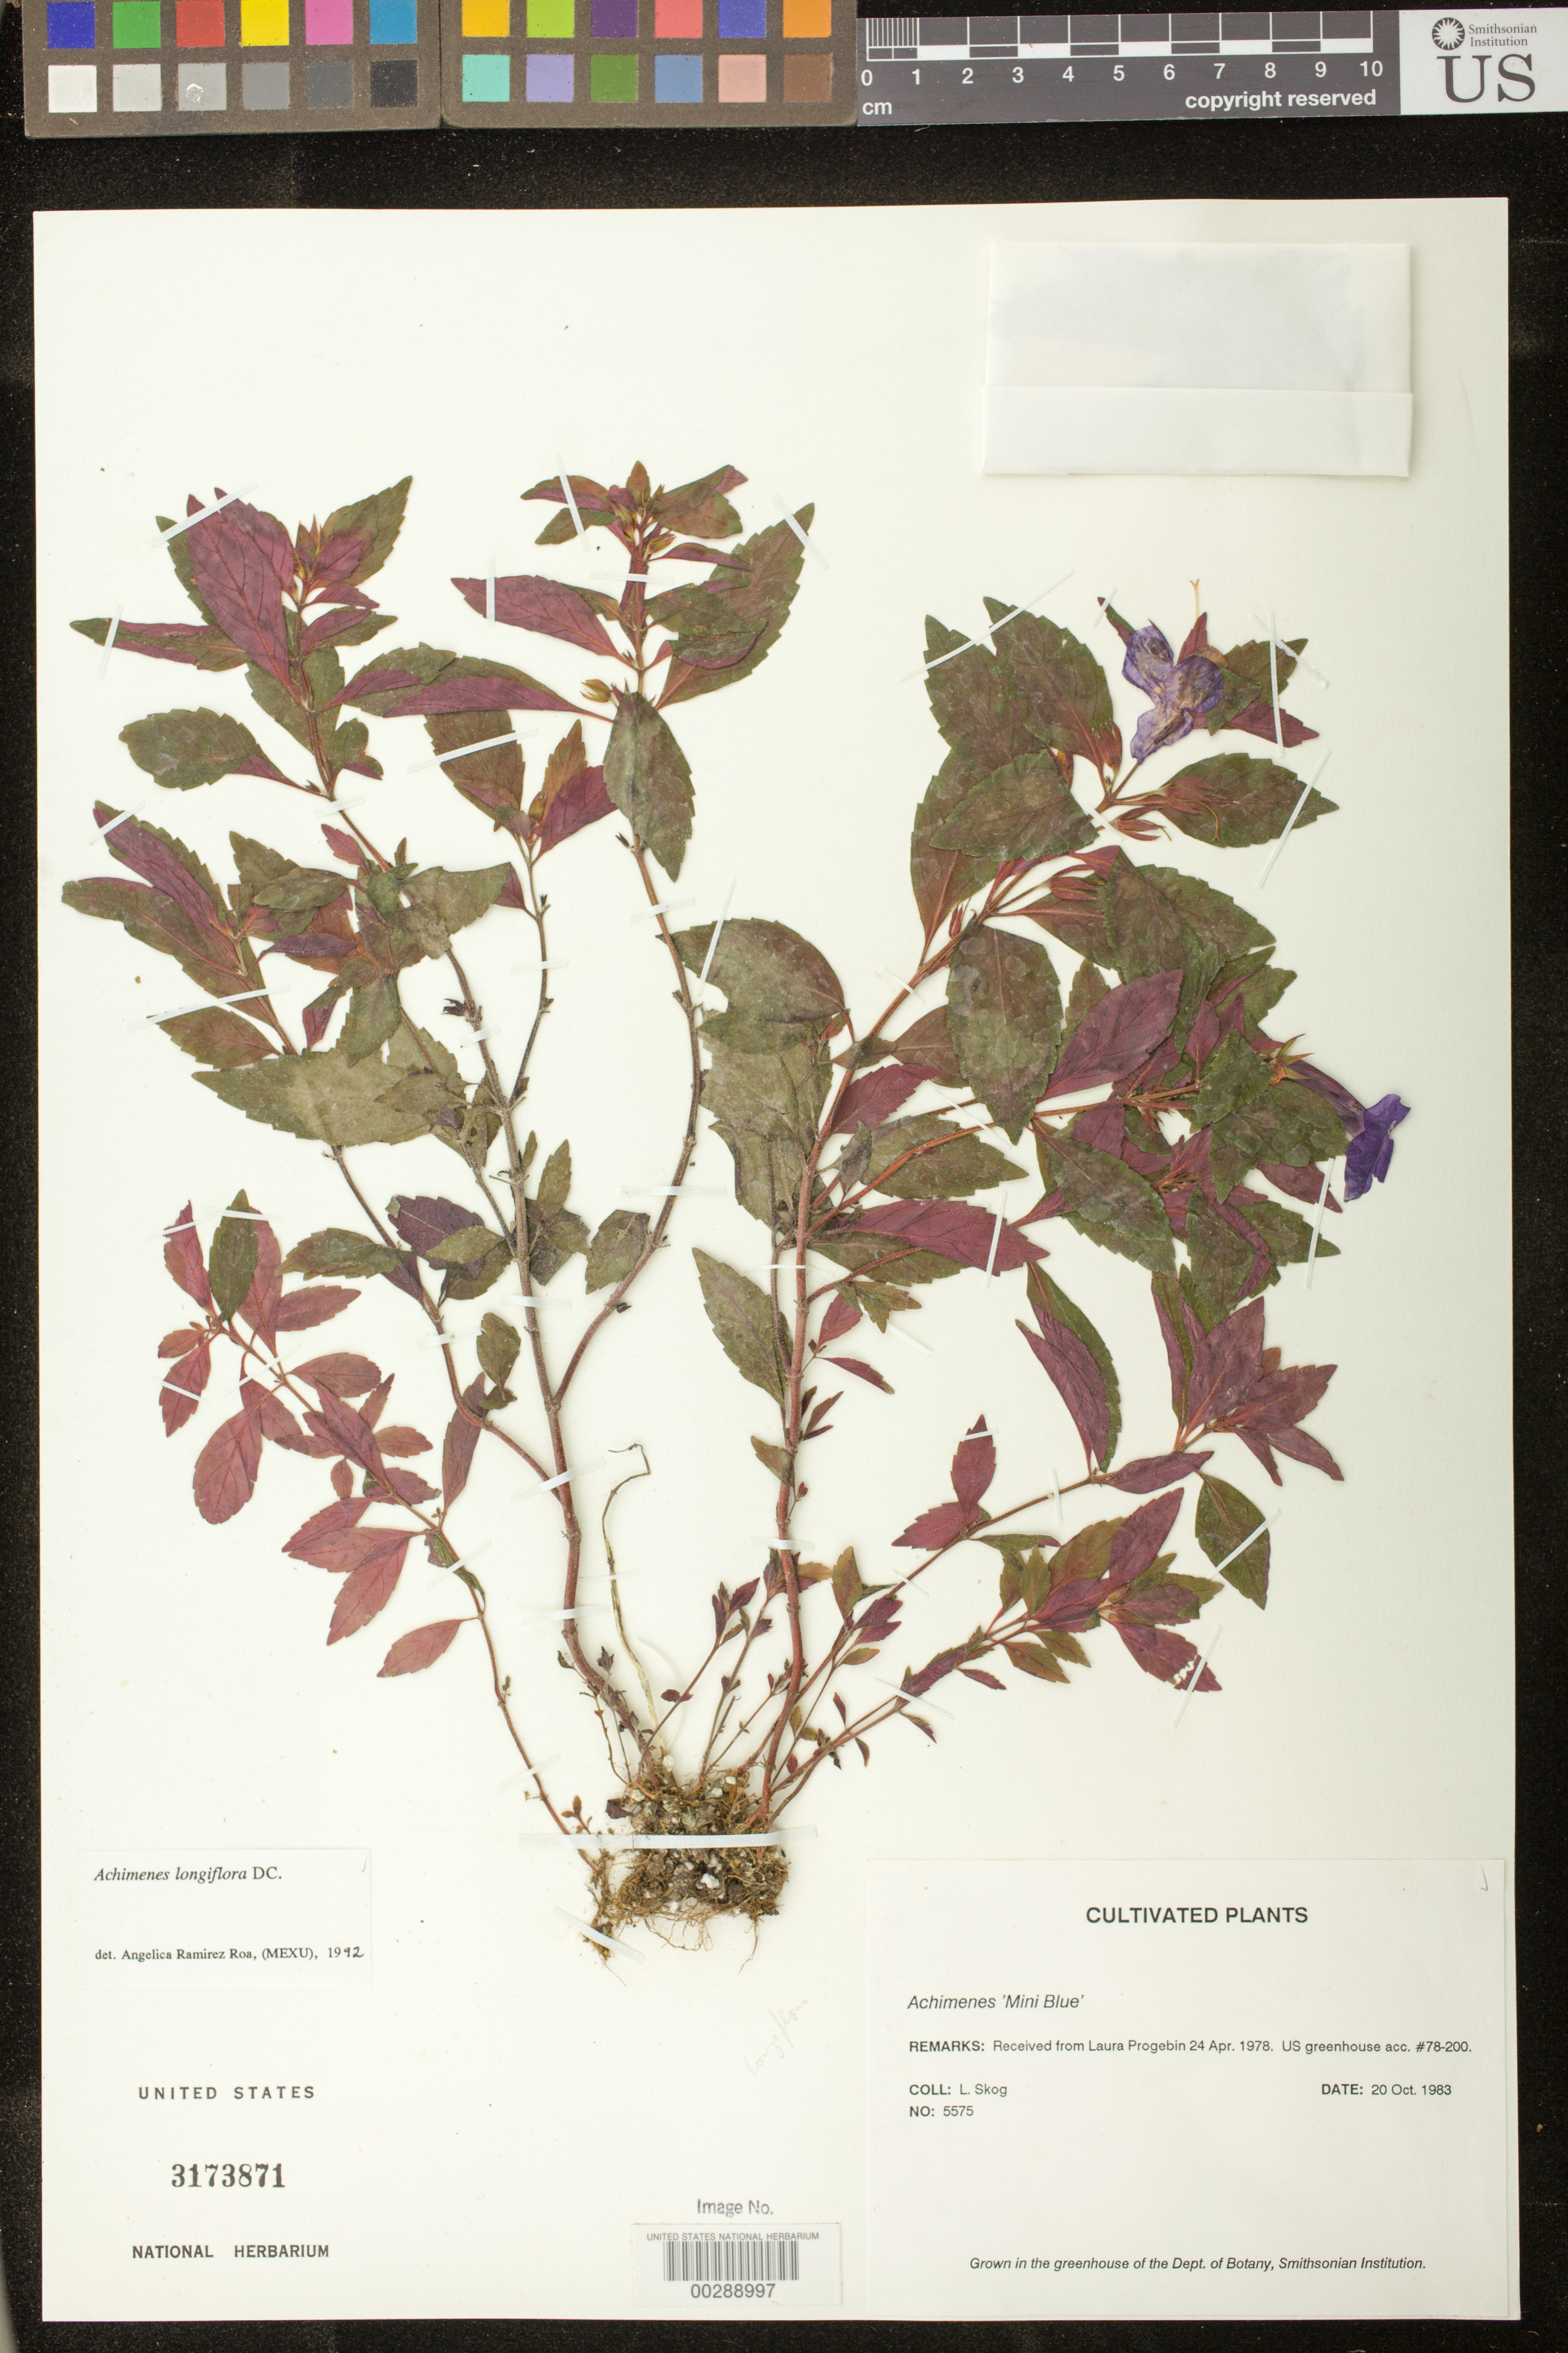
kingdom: Plantae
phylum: Tracheophyta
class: Magnoliopsida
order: Lamiales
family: Gesneriaceae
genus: Achimenes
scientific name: Achimenes longiflora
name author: DC.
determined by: Skog, Laurence E.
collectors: L. E. Skog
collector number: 5575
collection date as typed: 20 Oct 1983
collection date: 1983-10-20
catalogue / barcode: US 3173871